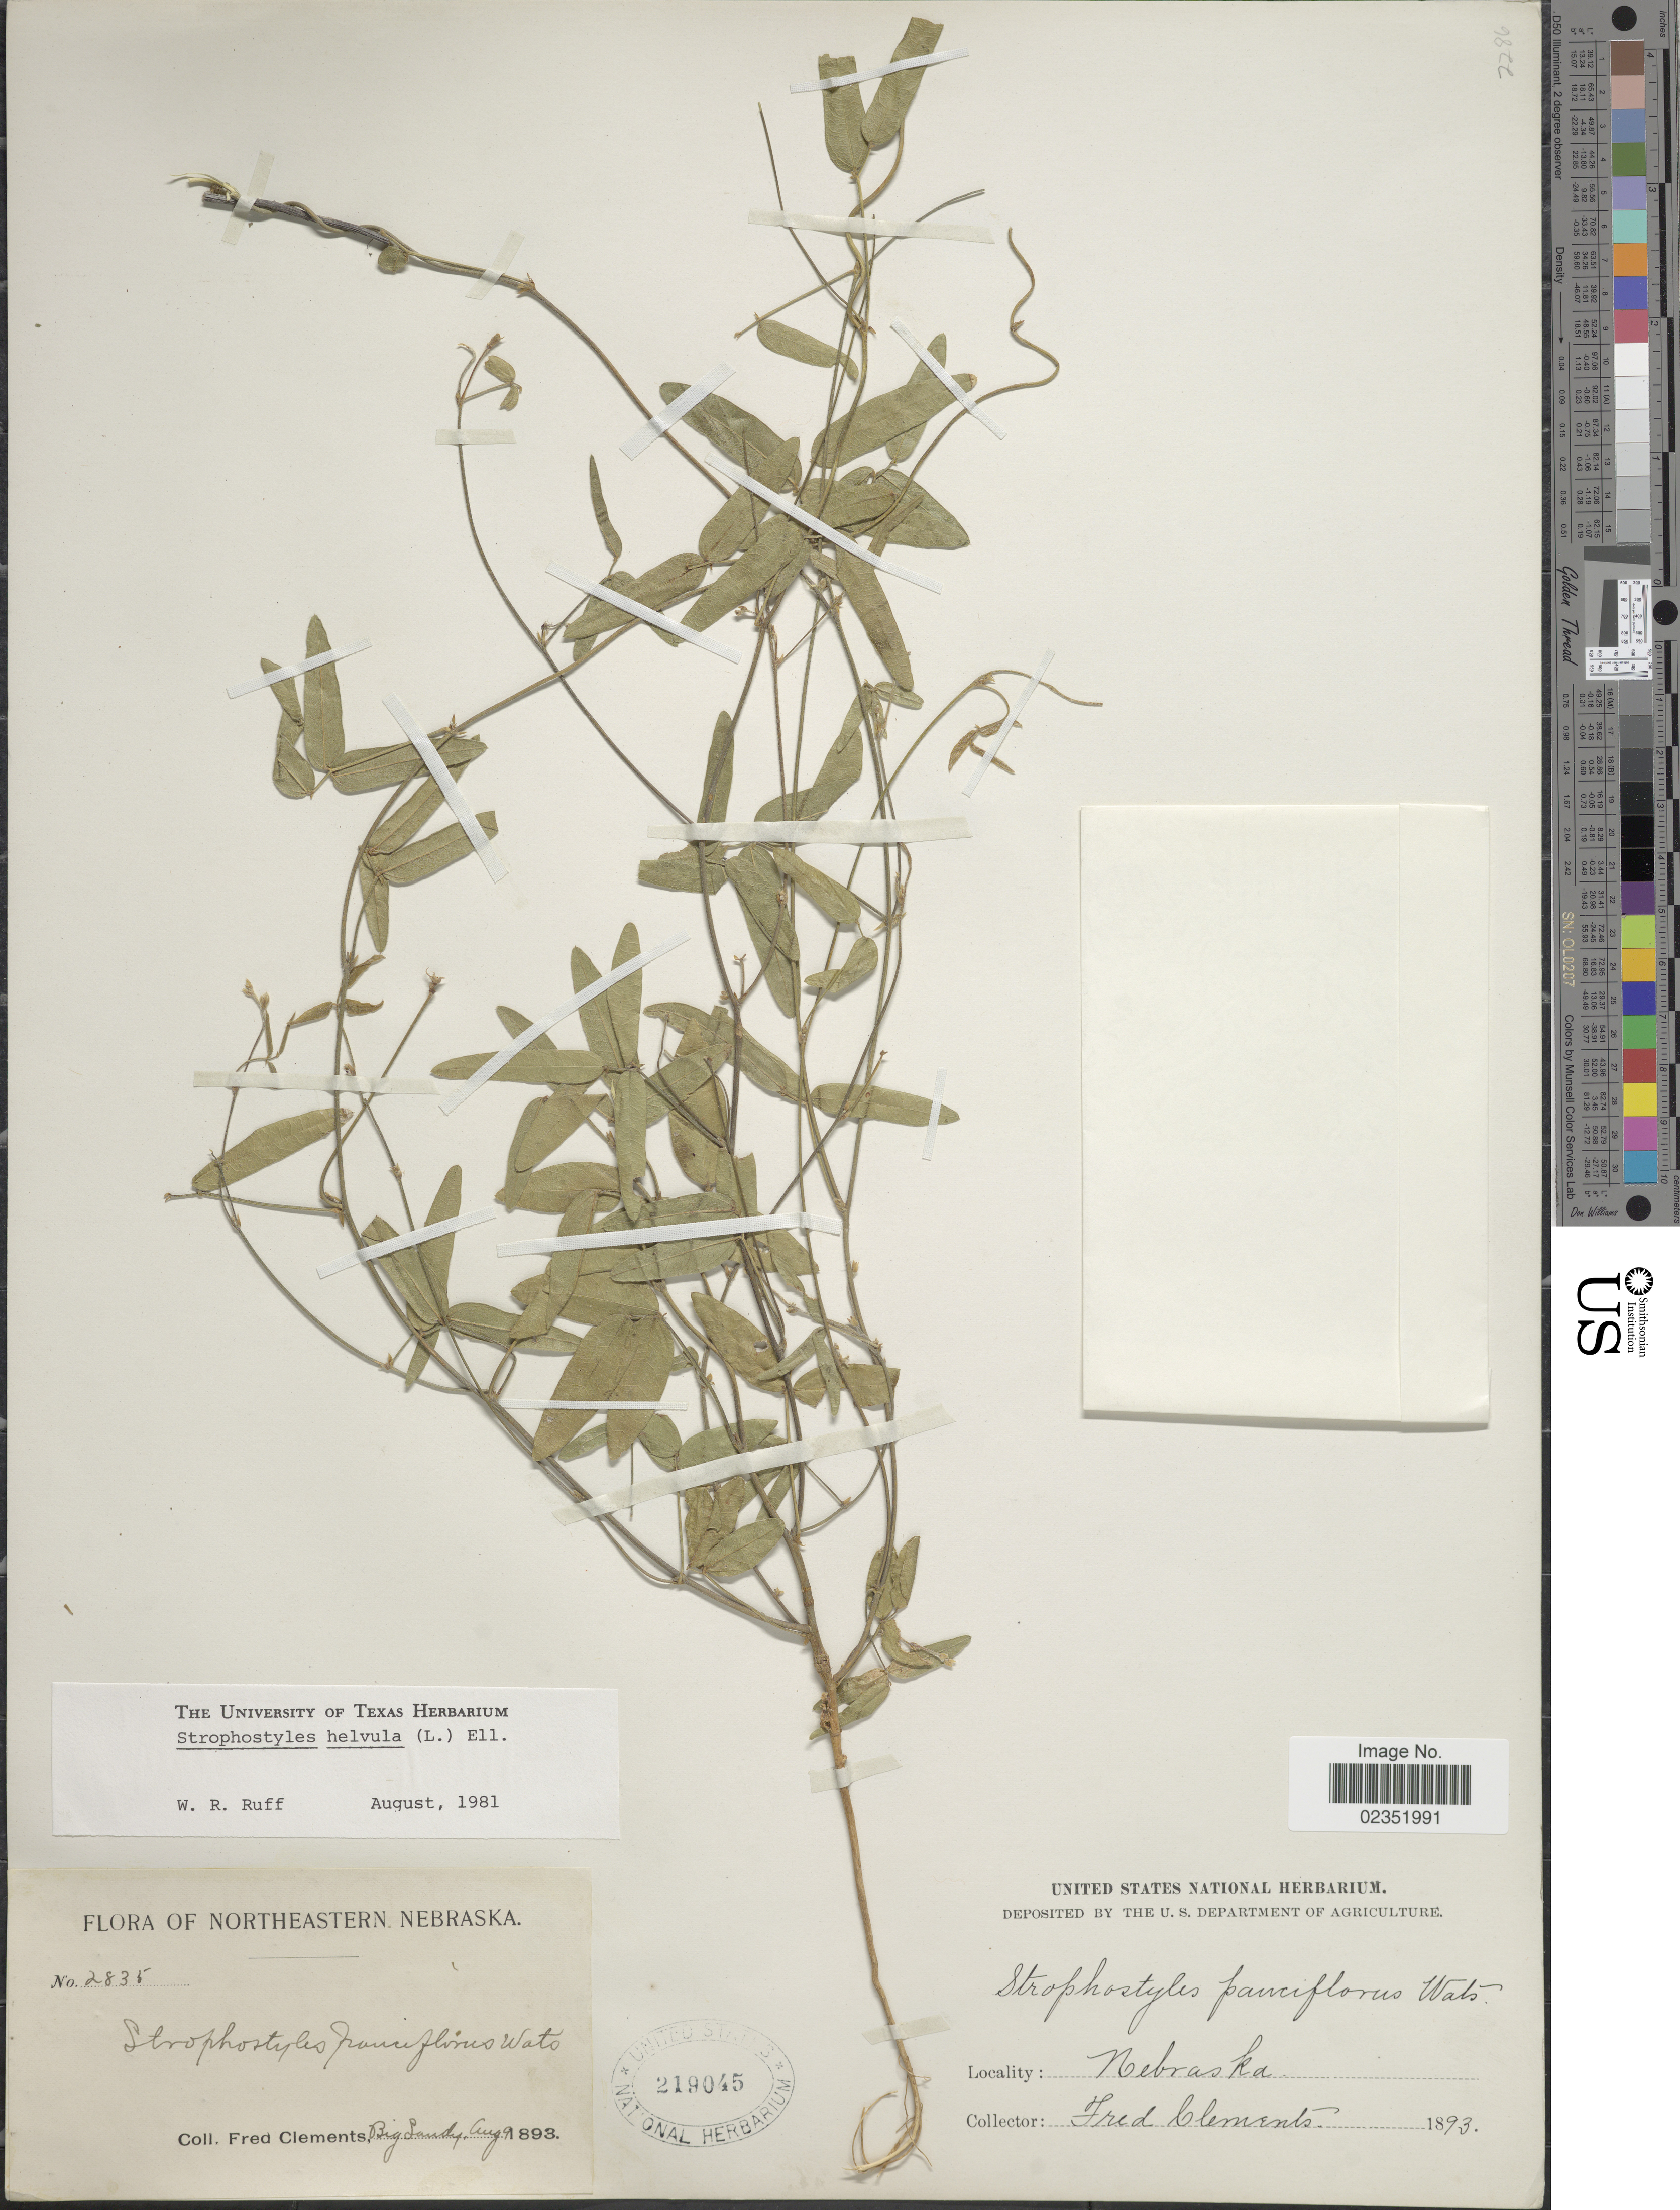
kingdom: Plantae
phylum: Tracheophyta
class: Magnoliopsida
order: Fabales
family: Fabaceae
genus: Strophostyles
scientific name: Strophostyles helvola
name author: (L.) Elliott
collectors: F. Clements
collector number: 2835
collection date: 1893-08-09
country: United States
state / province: Nebraska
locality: Northeastern Nebraska, Big Sandy.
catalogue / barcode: US 219045